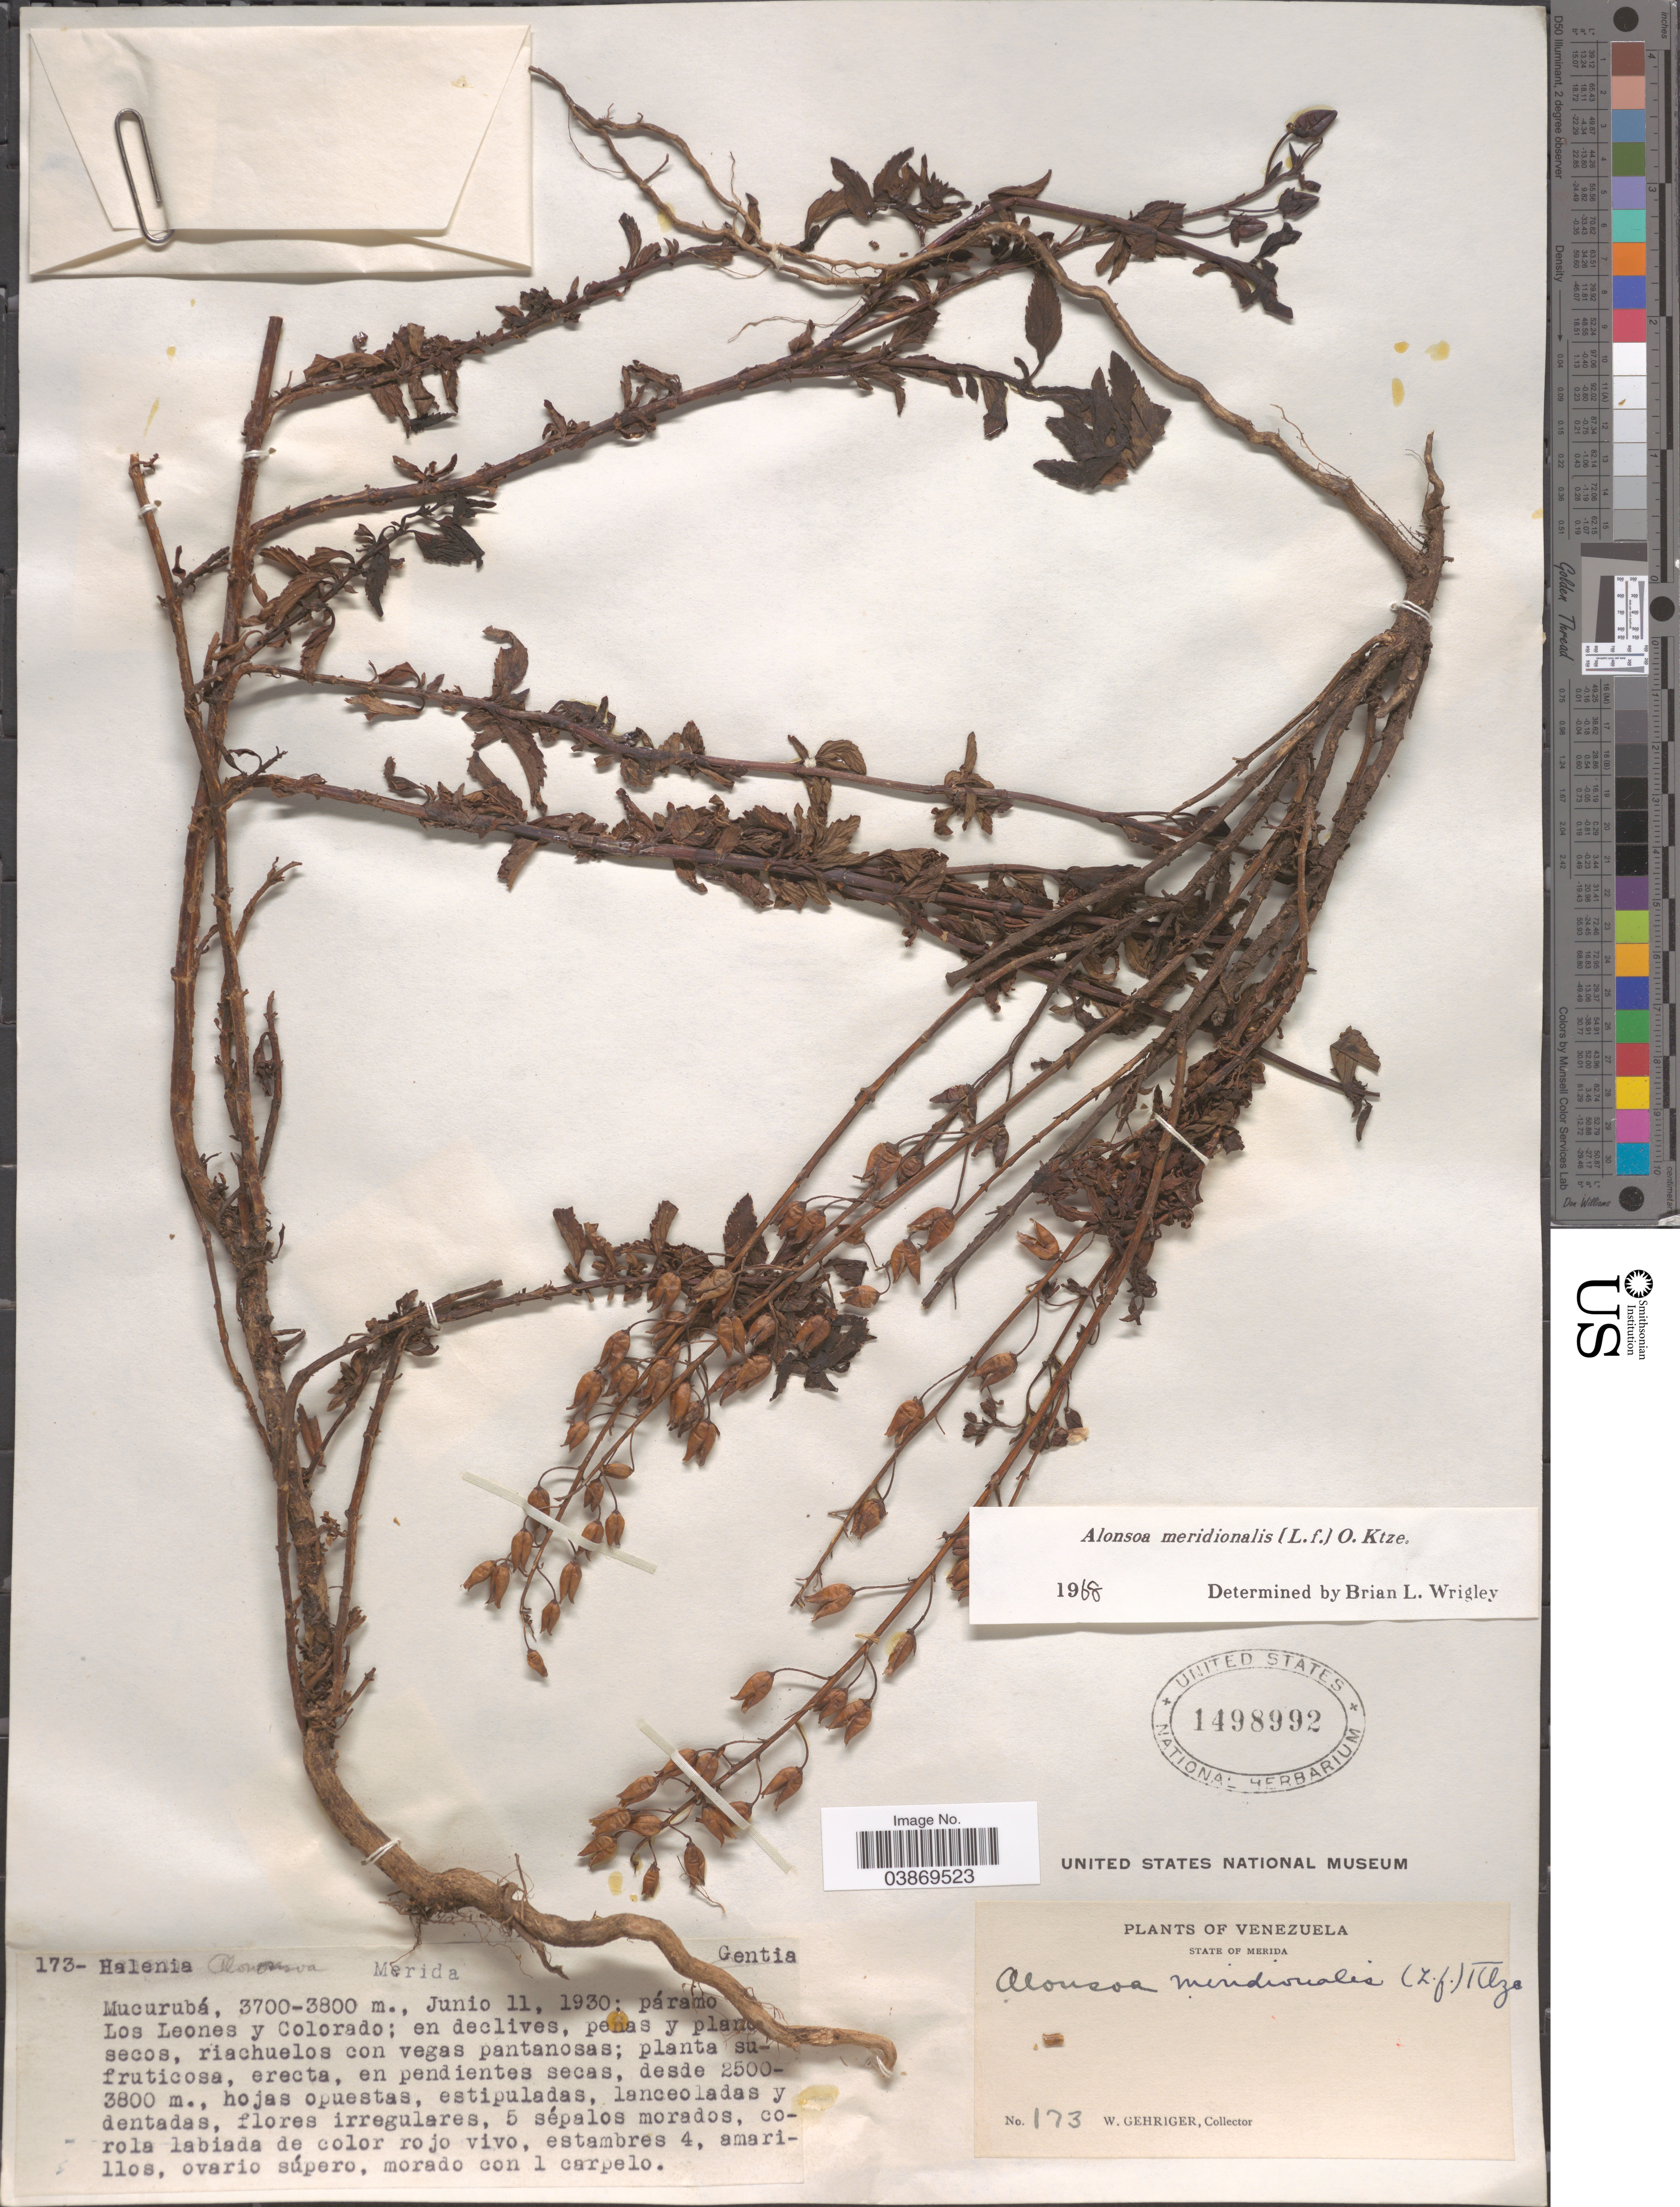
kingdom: Plantae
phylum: Tracheophyta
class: Magnoliopsida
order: Lamiales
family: Scrophulariaceae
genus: Alonsoa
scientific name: Alonsoa meridionalis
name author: (L. f.) Kuntze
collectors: W. Gehriger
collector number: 173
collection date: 1930-06-11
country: Venezuela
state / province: Merida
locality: Mucurubá: páramo Los Leones y Colorado.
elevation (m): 3700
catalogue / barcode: US 1498992